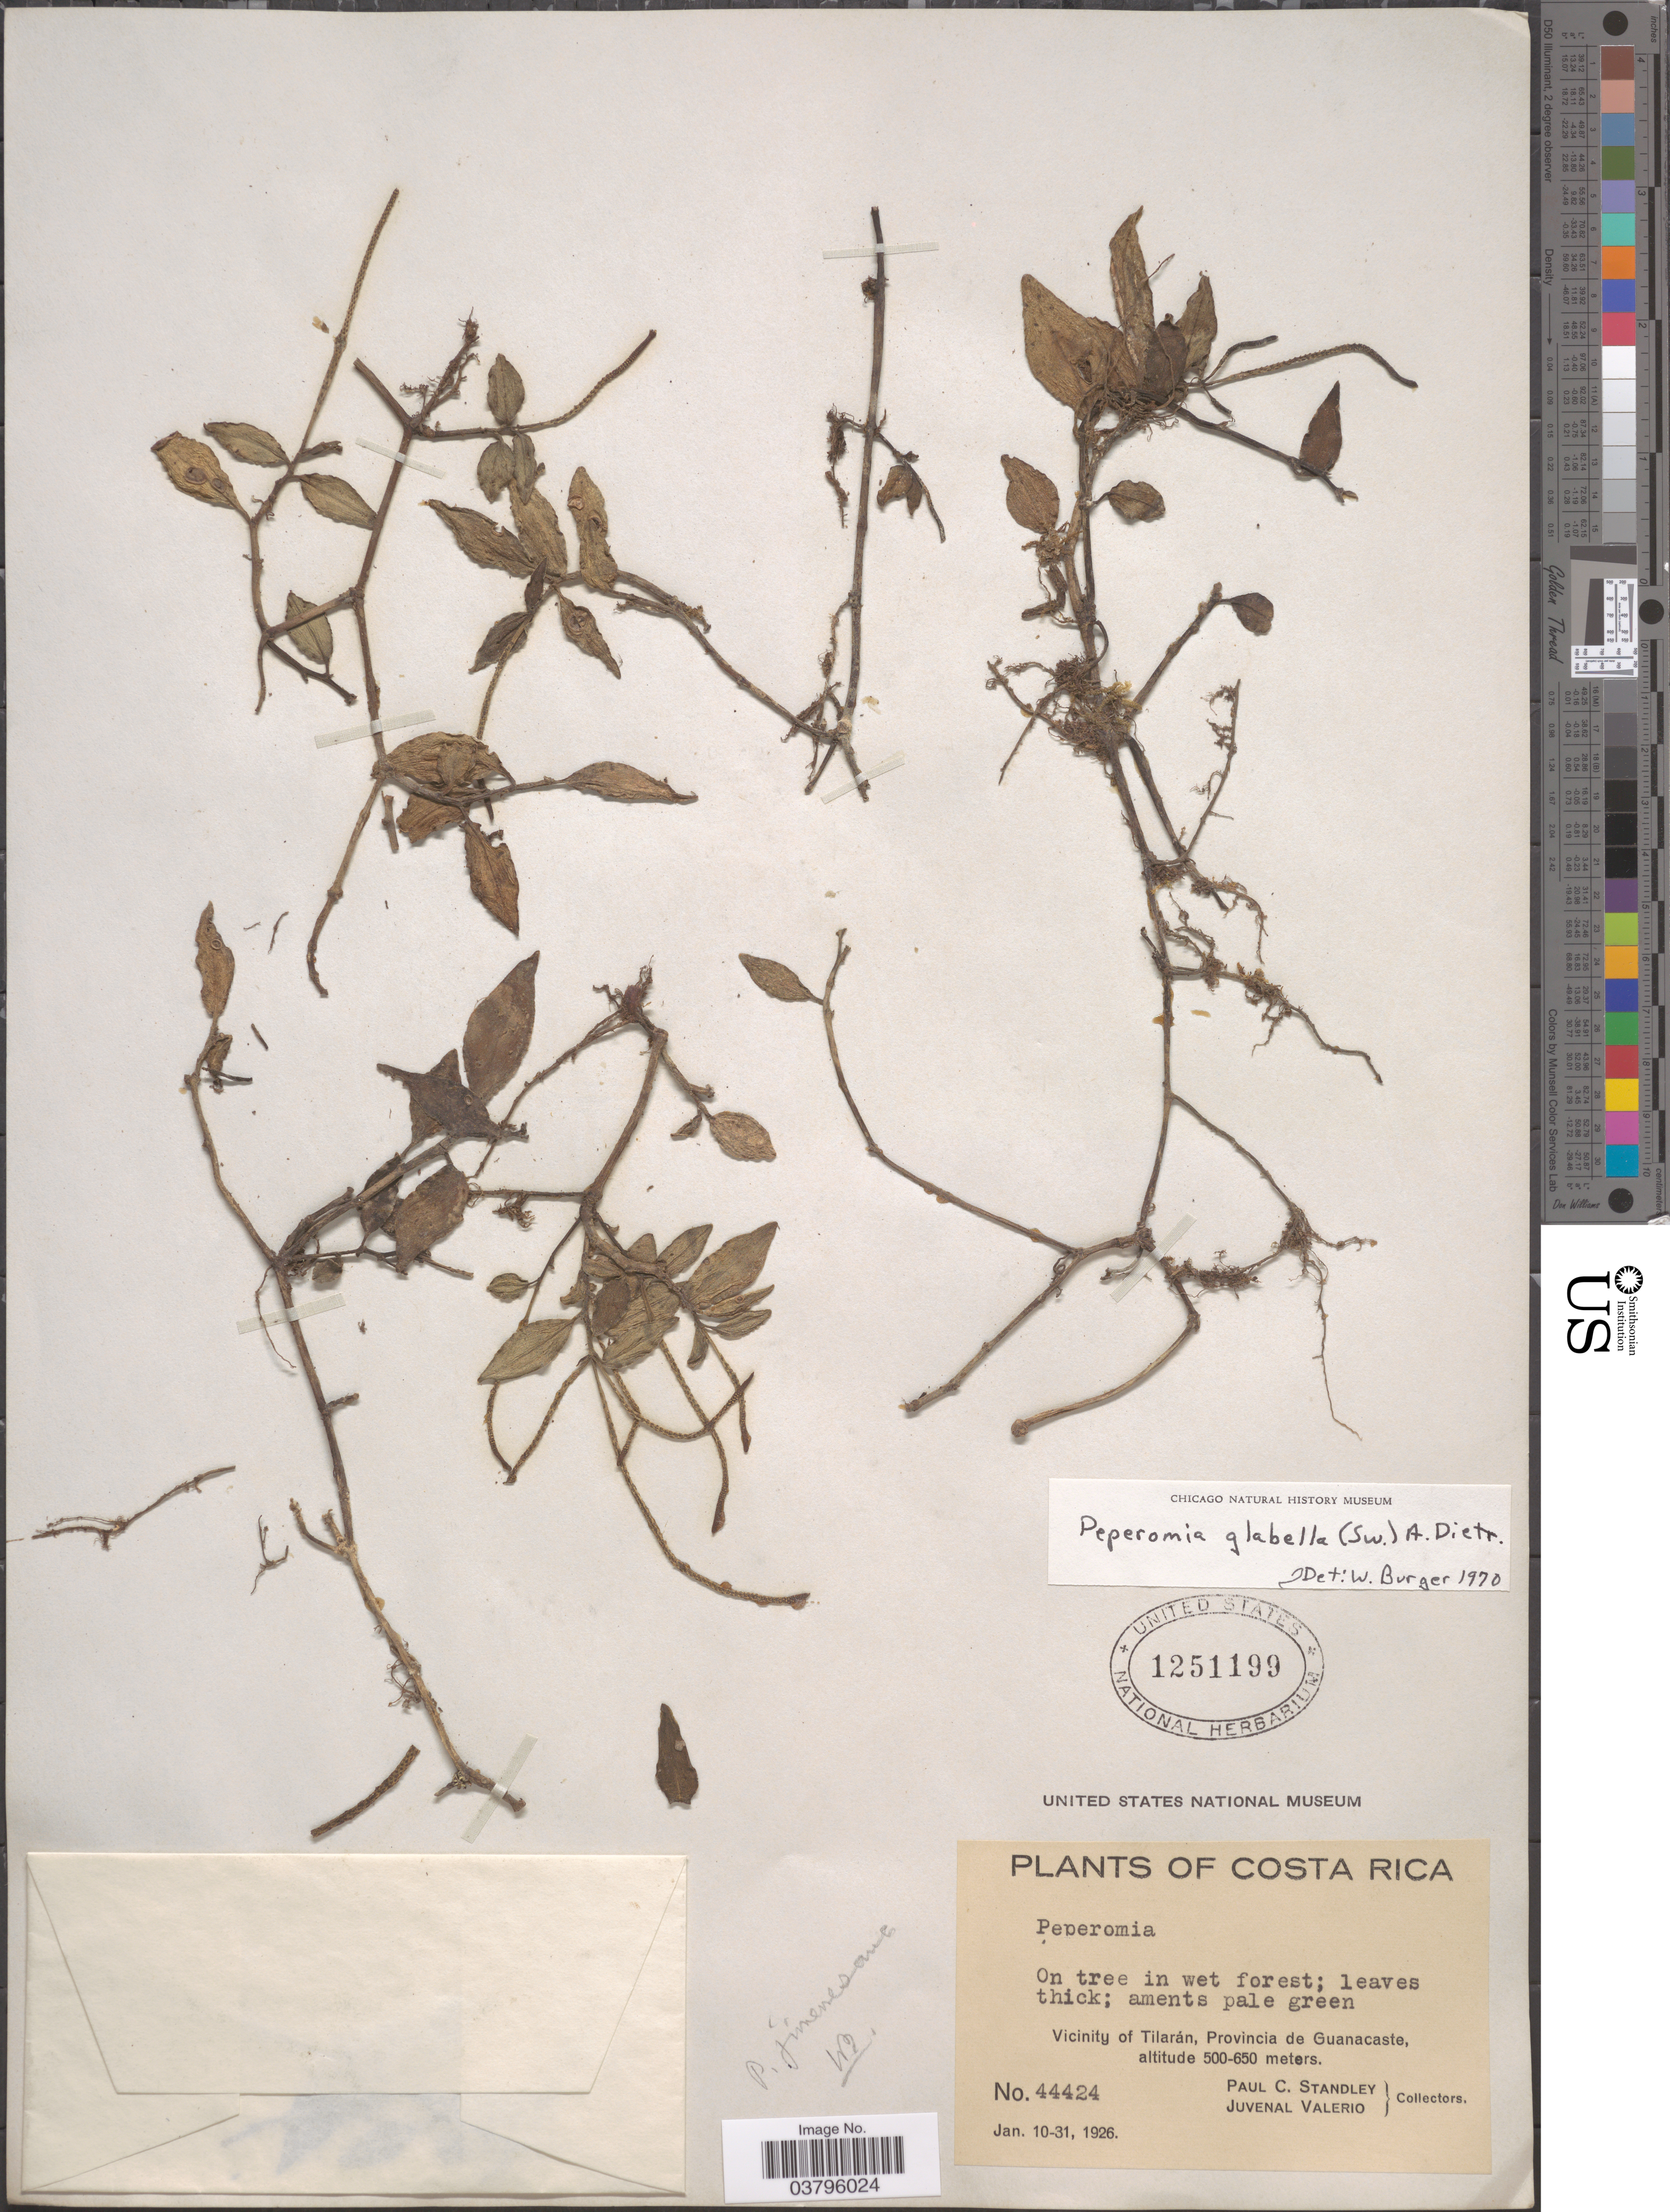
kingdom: Plantae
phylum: Tracheophyta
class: Magnoliopsida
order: Piperales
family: Piperaceae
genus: Peperomia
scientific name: Peperomia glabella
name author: (Sw.) A. Dietr.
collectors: P. C. Standley & J. Valerio R.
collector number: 44424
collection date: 1926-01-10/1926-01-31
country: Costa Rica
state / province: Guanacaste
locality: Vicinity of Tilarán.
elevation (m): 500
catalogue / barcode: US 1251199